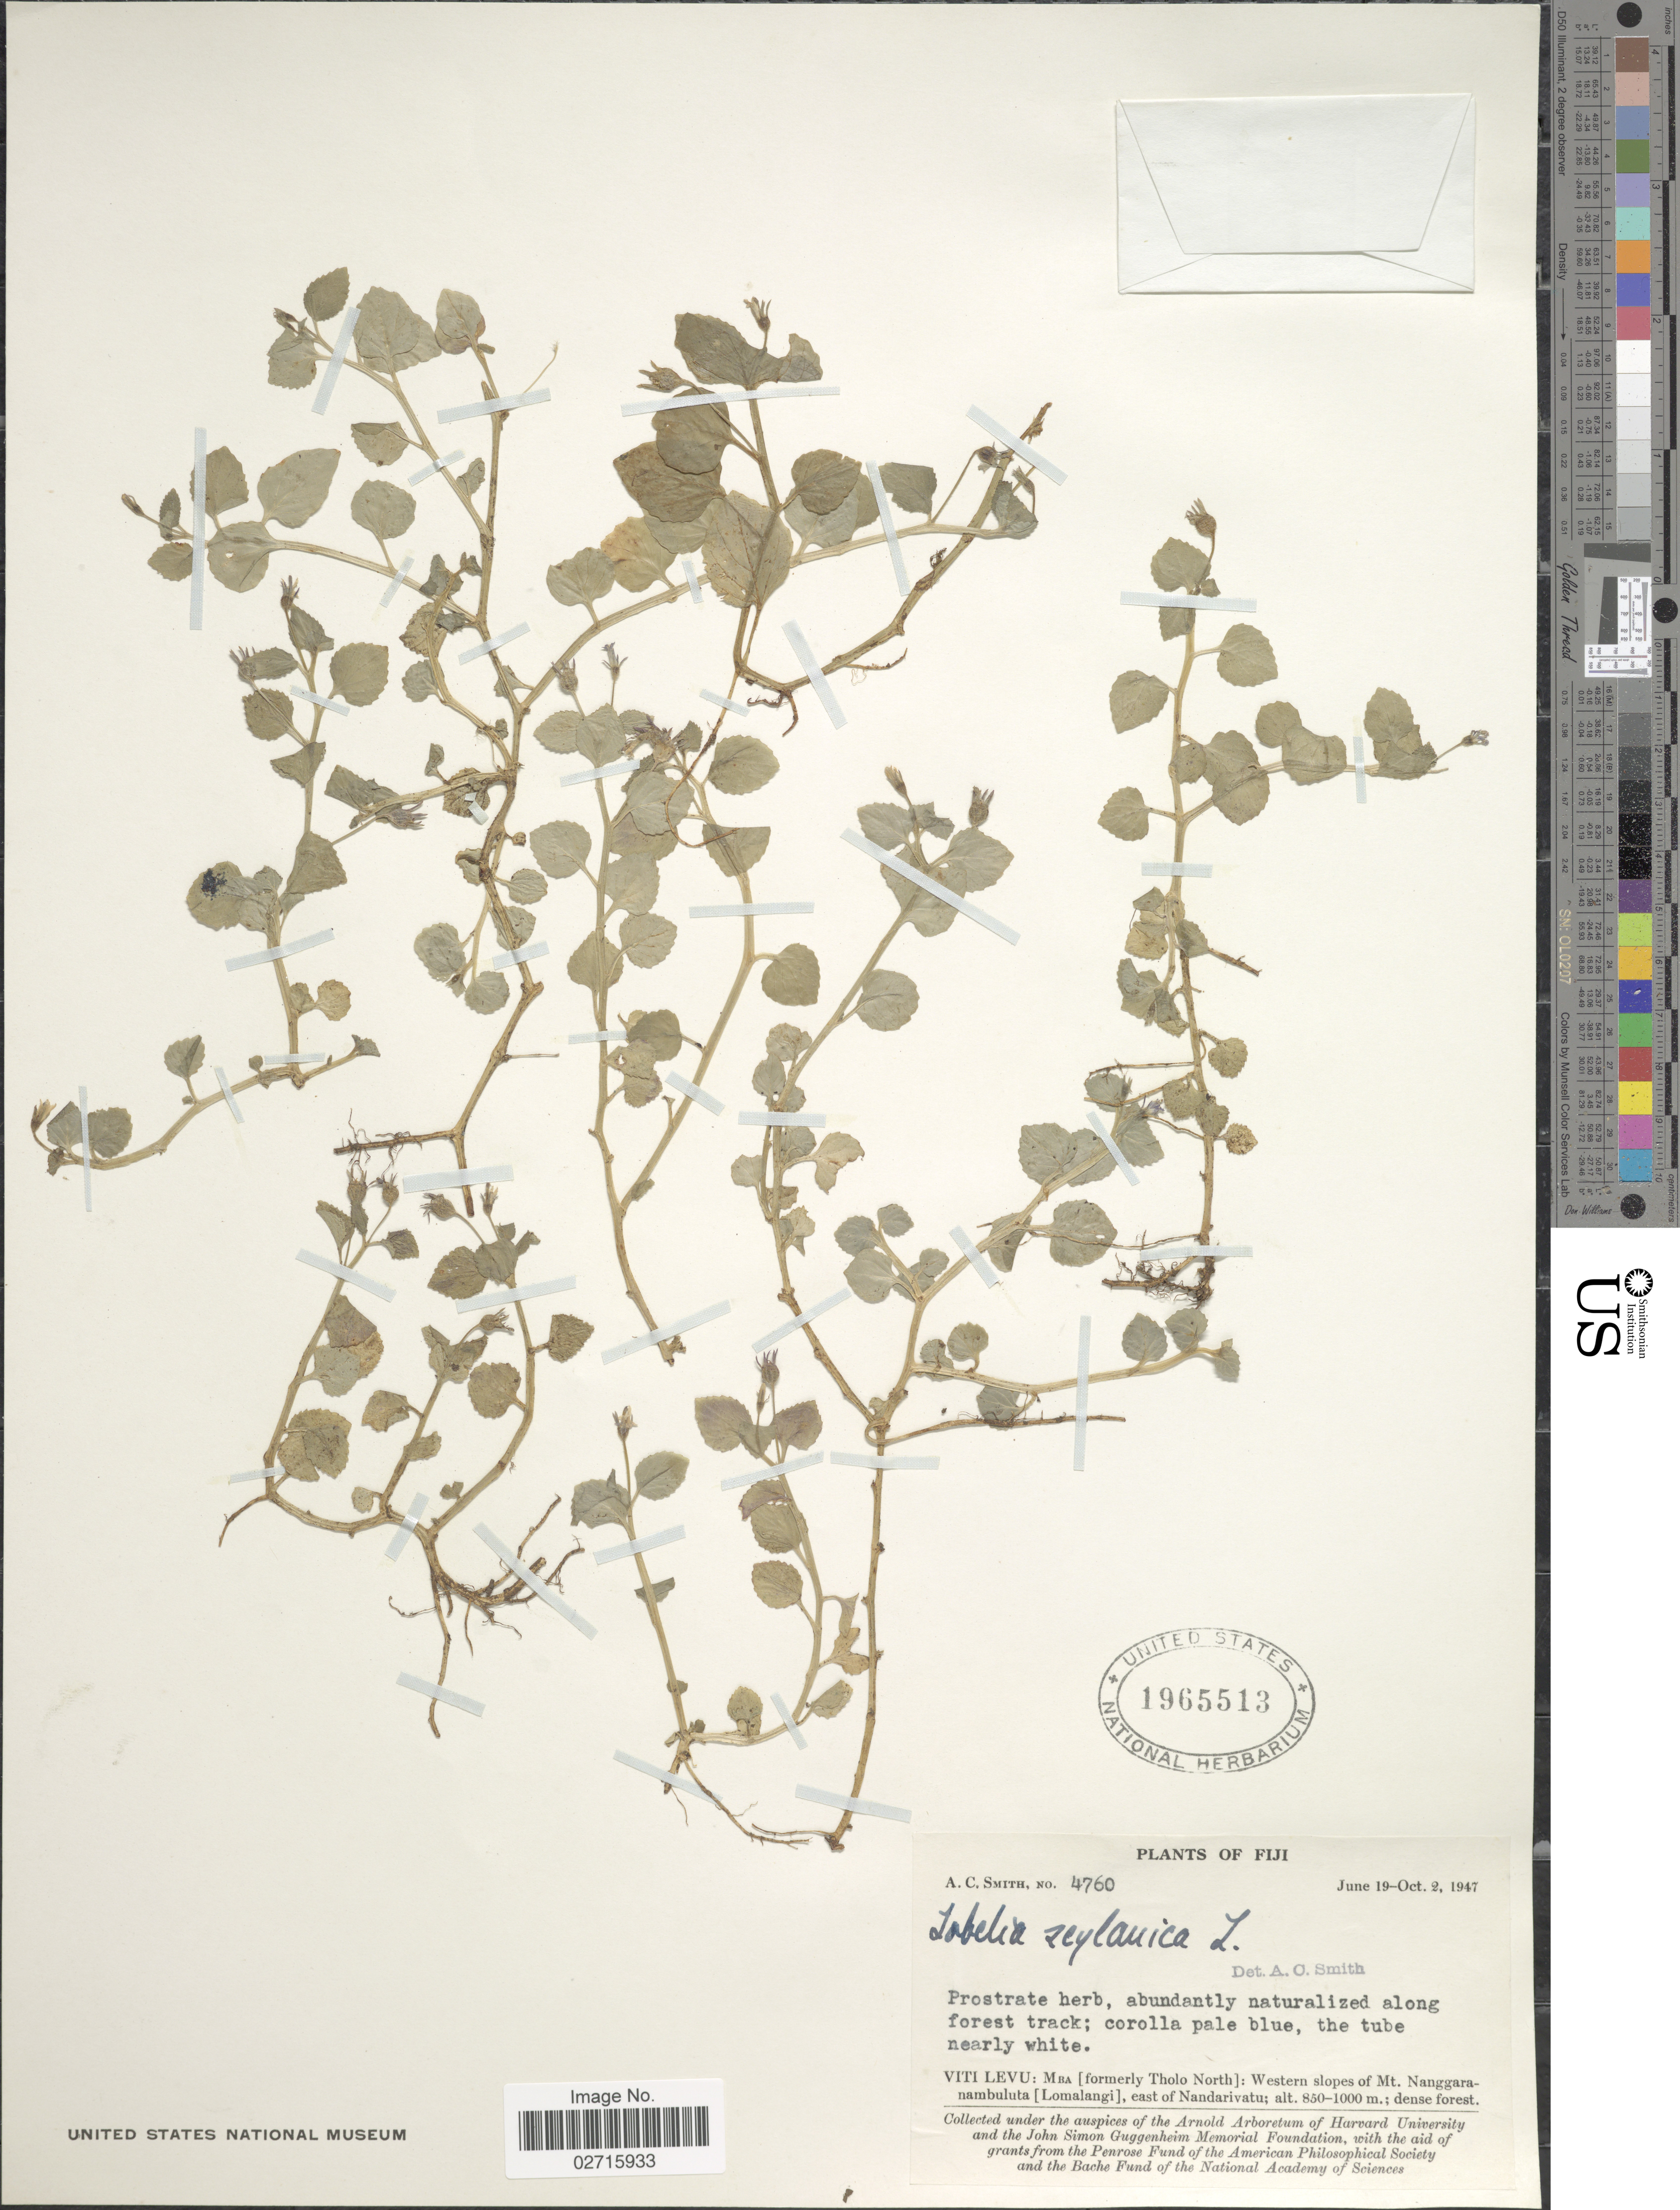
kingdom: Plantae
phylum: Tracheophyta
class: Magnoliopsida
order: Asterales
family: Campanulaceae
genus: Lobelia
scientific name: Lobelia succulenta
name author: Blume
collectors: A. C. Smith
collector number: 4760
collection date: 1947-06-19/1947-10-02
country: Fiji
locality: Viti Levu: Mba (formerly Tholo North): Western slopes of Mt. Nanggaranambuluta (Lomalangi), east of Nandarivatu.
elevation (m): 850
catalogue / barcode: US 1965513